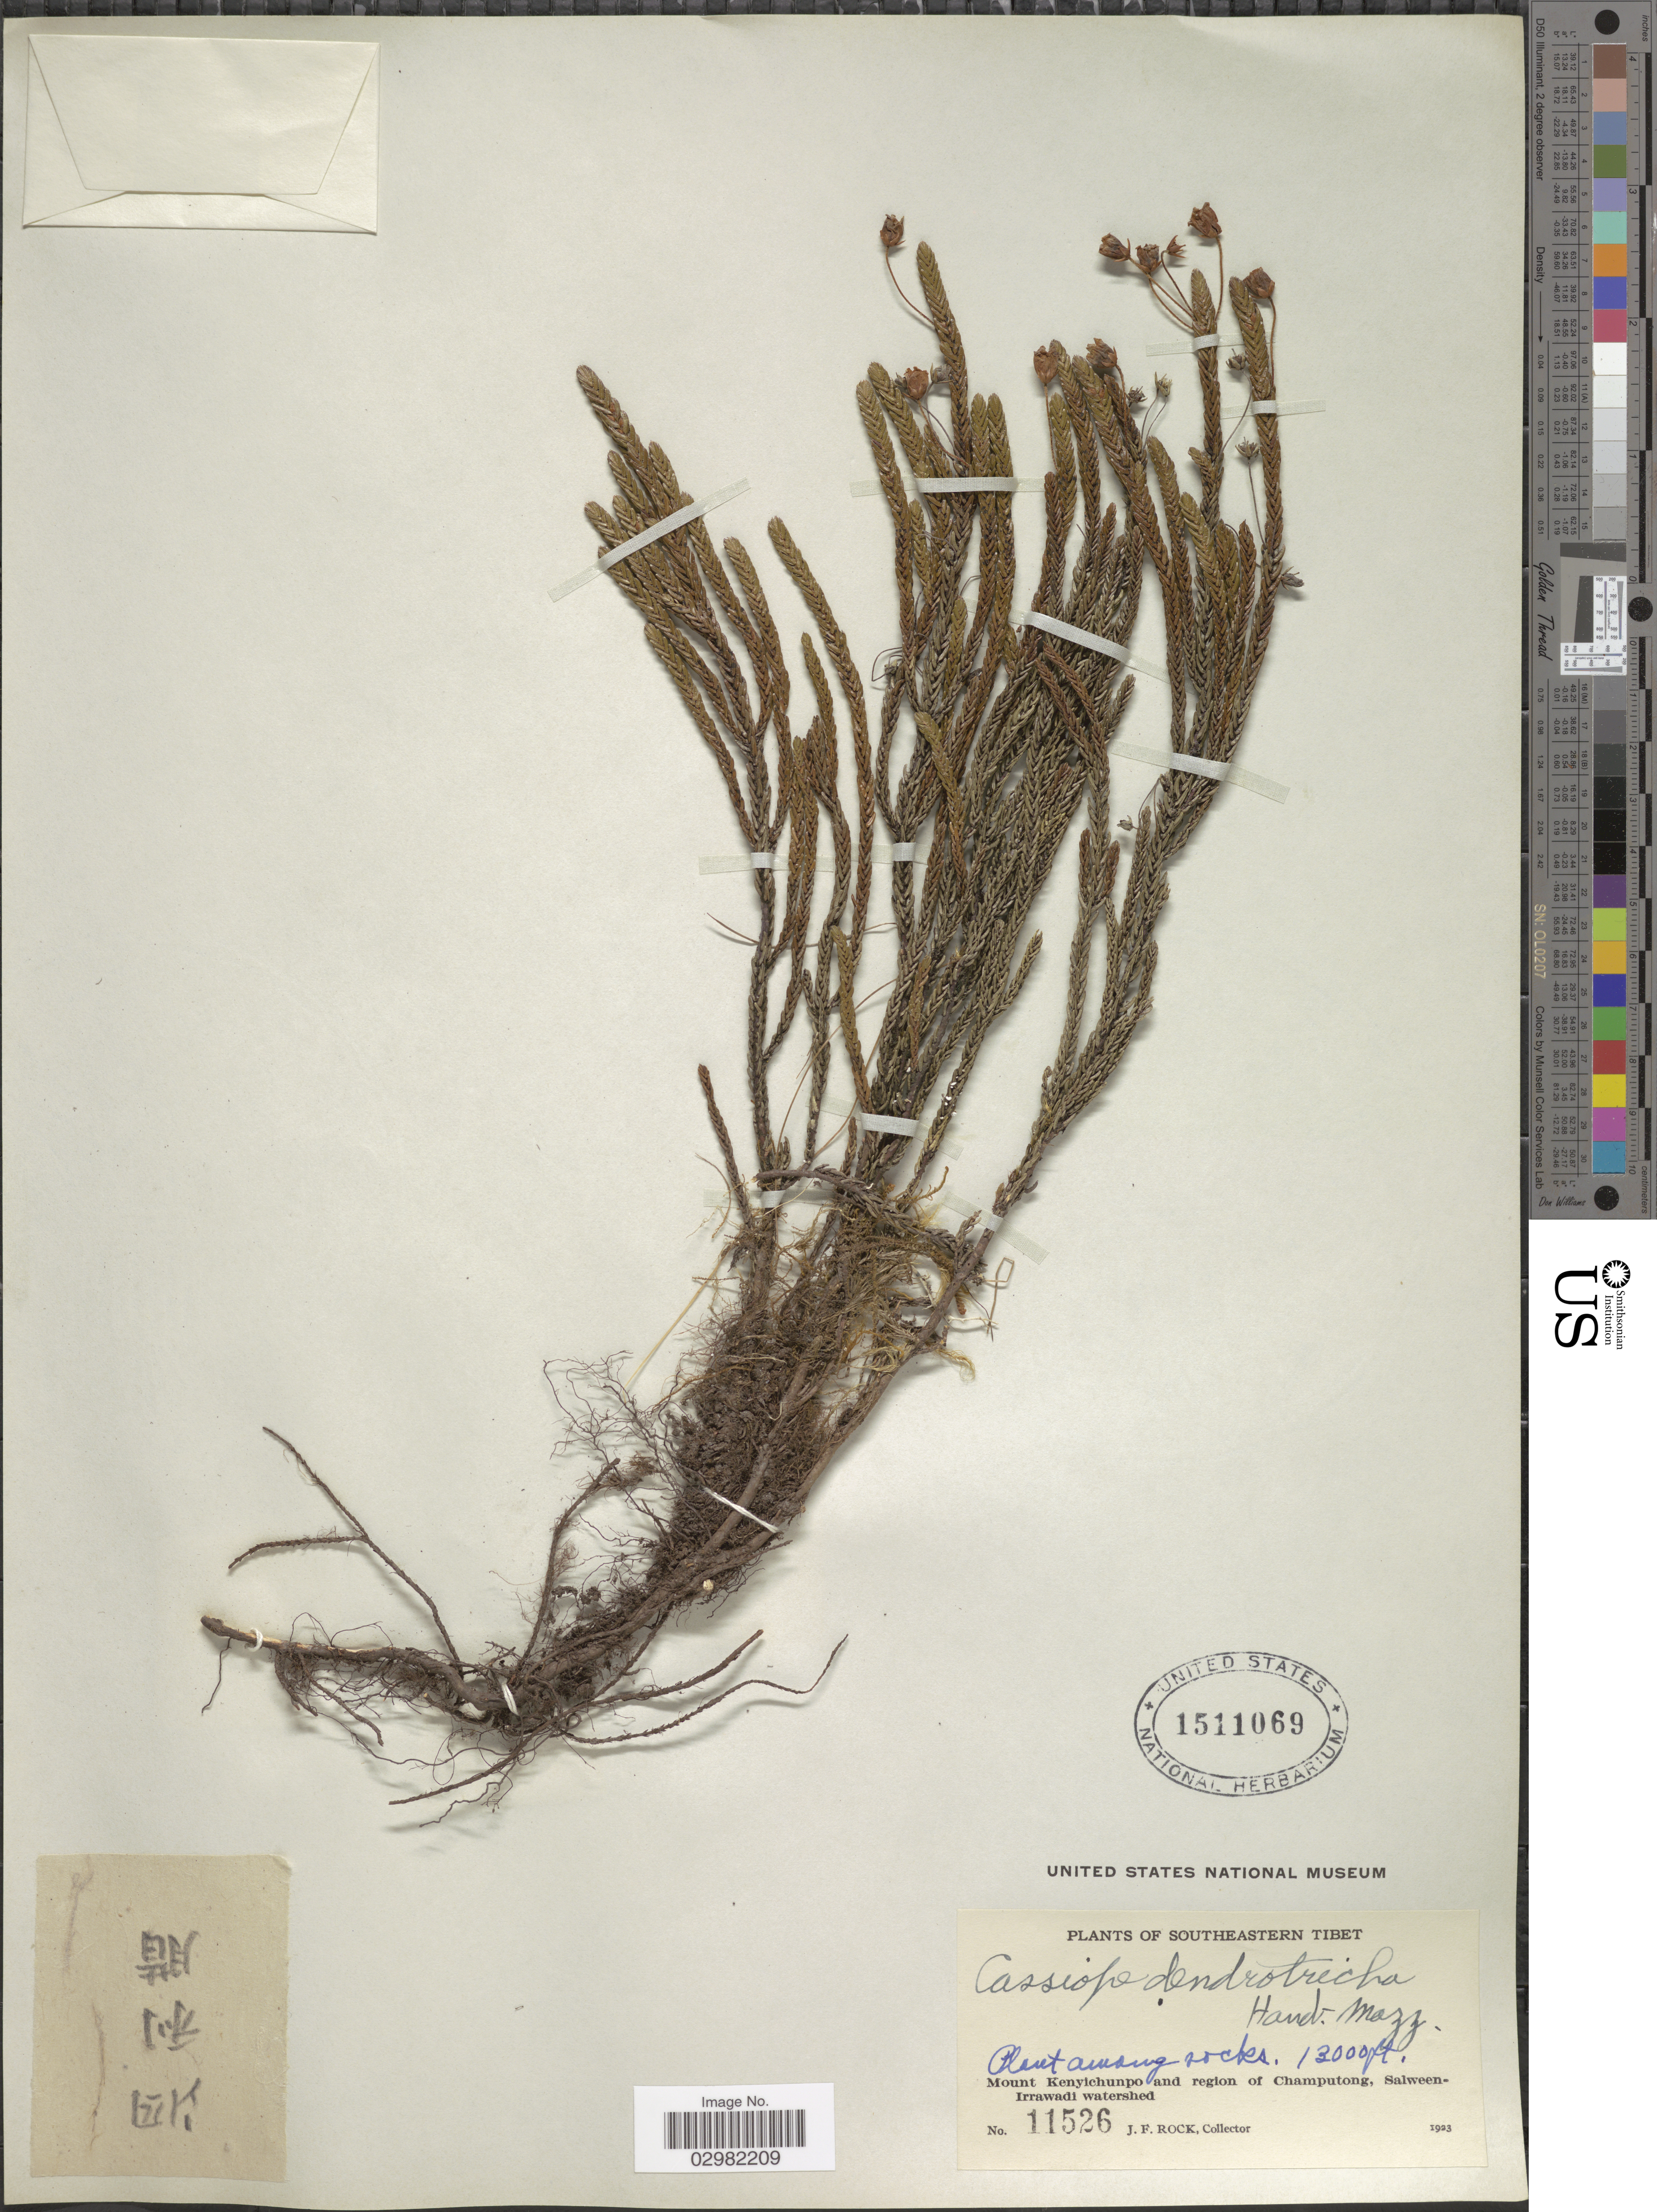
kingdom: Plantae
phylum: Tracheophyta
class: Magnoliopsida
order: Ericales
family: Ericaceae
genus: Cassiope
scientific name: Cassiope dendrotricha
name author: Hand.-Mazz.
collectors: J. Rock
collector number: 11526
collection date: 1923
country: China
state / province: Xizang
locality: Southeastern Tibet. Mount Kenyichunpo and region of Champutong, Salween-Irrawadi watershed.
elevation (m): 3962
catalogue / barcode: US 1511069